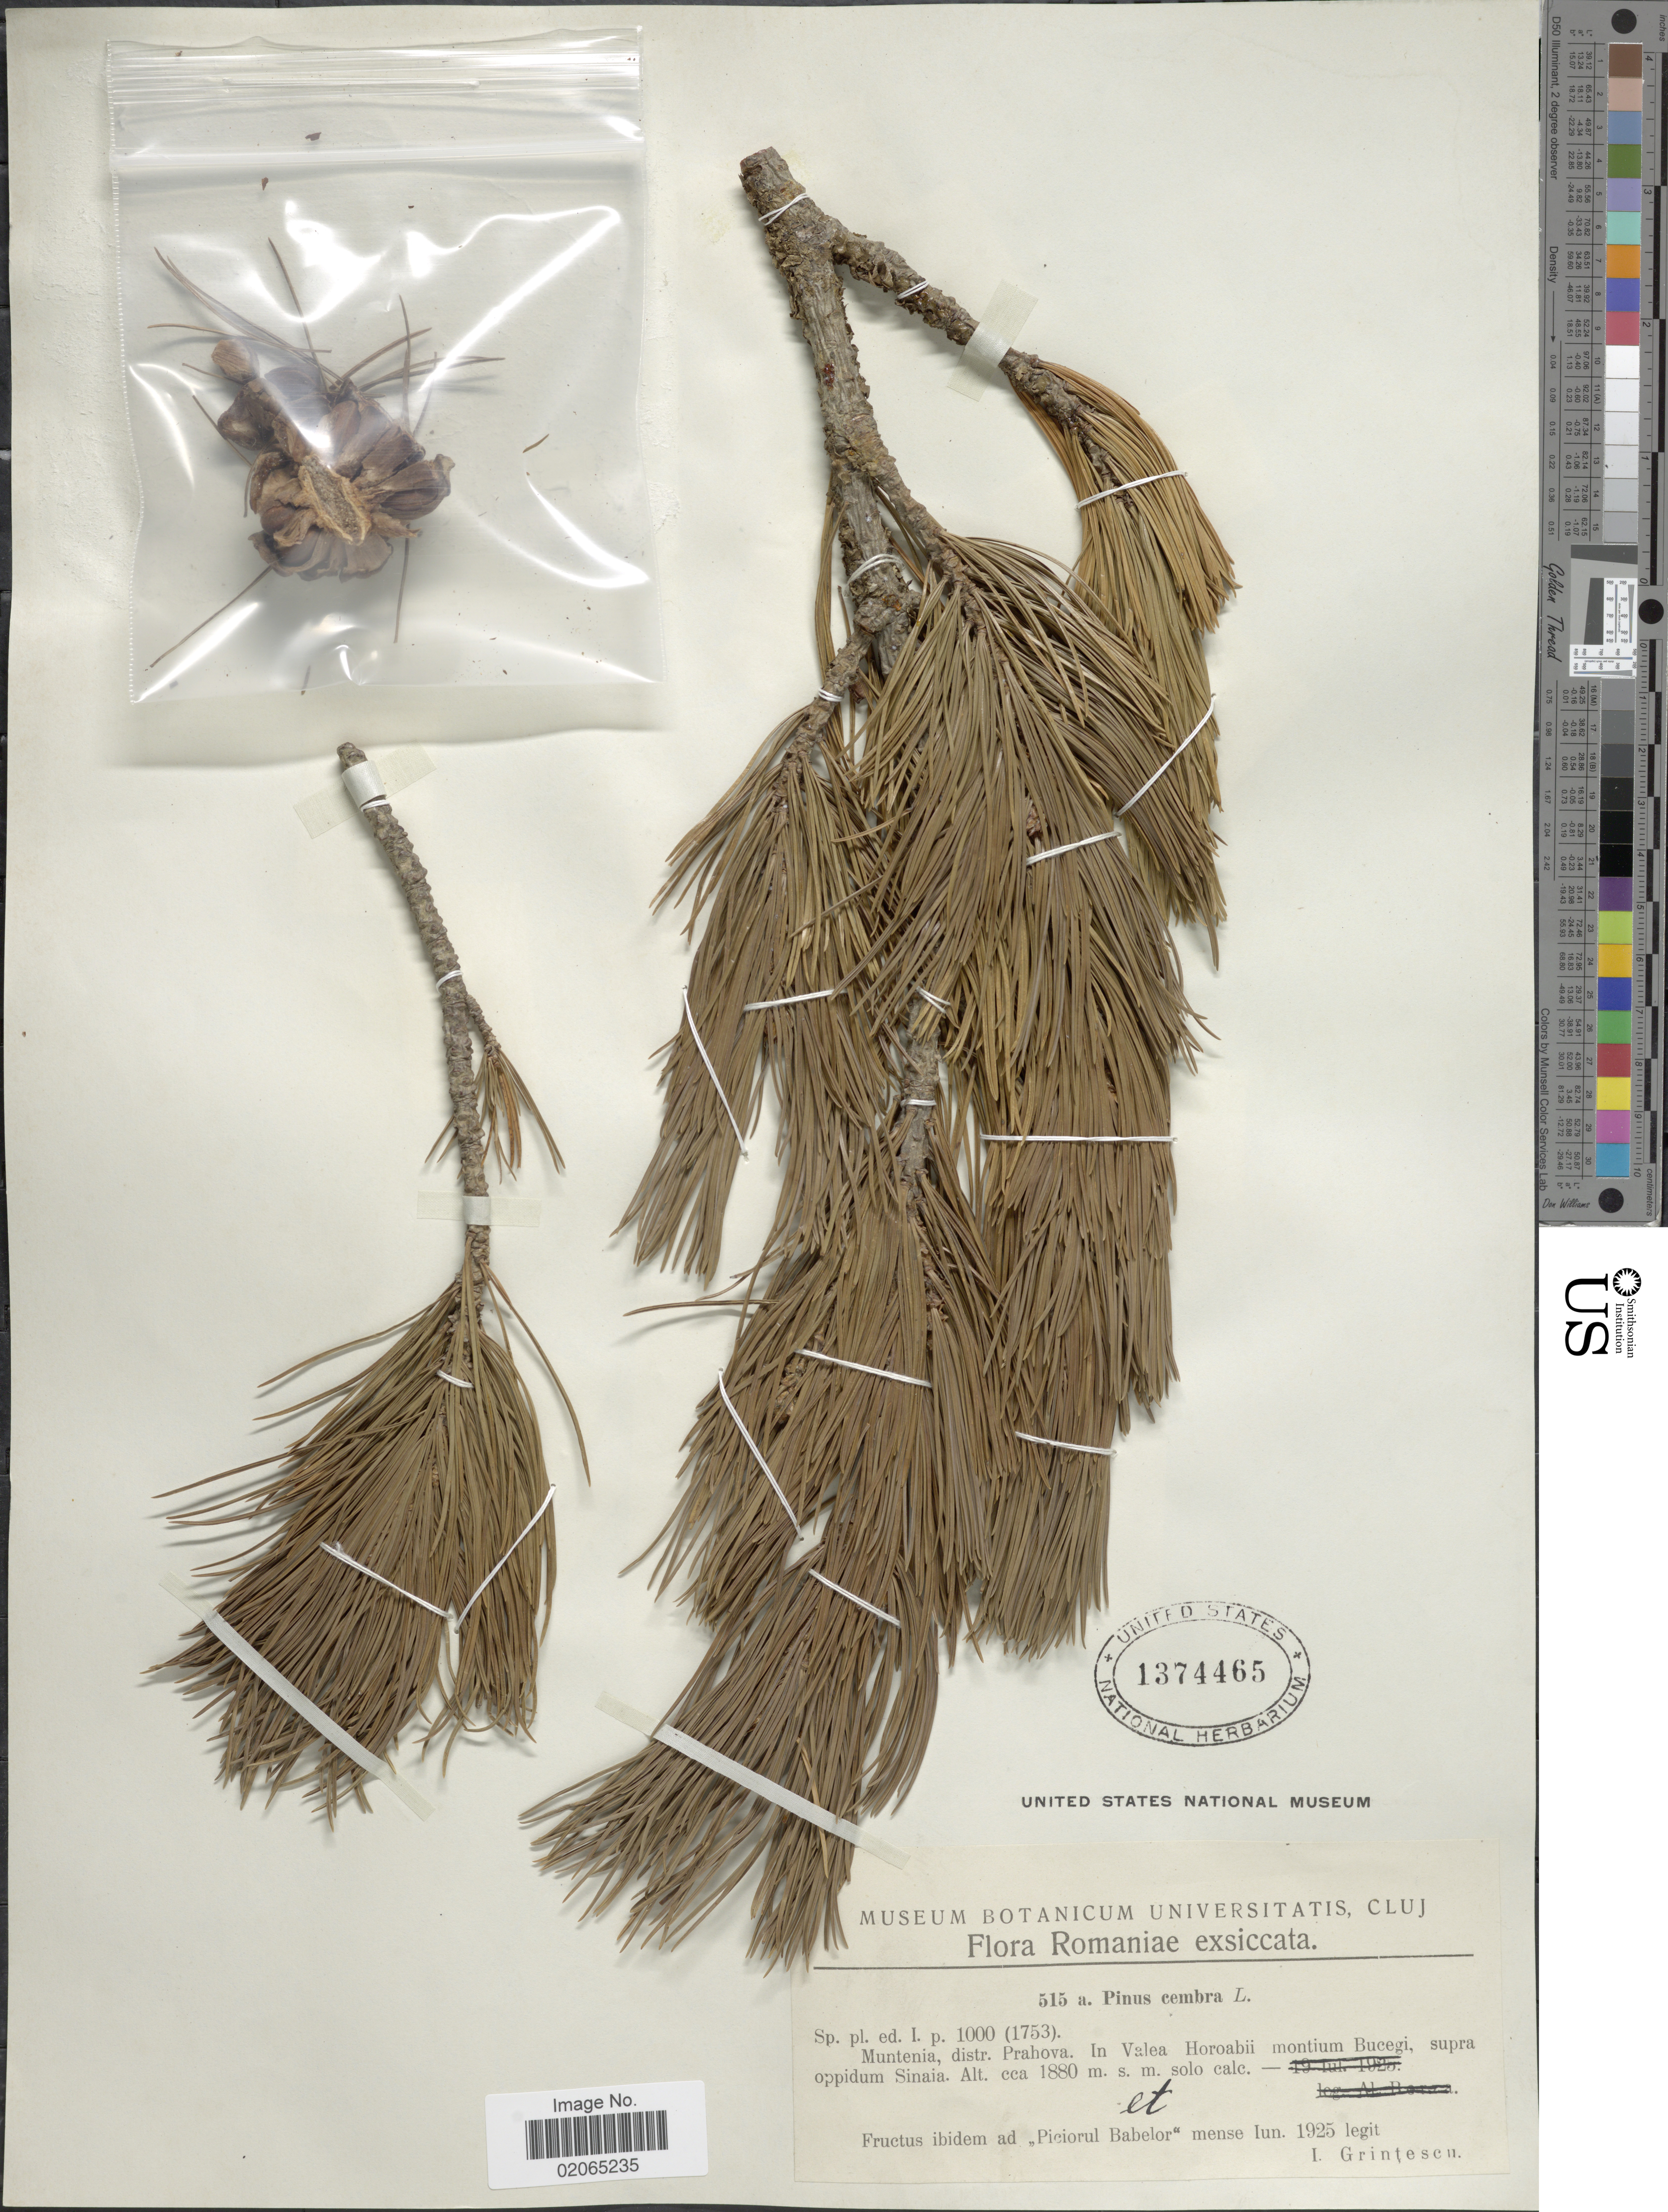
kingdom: Plantae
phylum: Tracheophyta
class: Pinopsida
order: Pinales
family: Pinaceae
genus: Pinus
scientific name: Pinus cembra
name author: L.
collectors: J. Grintescu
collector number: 515a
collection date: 1925-06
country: Romania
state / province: Prahova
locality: Muntenia, distr. Prahova. In Valea Horoabii montium Bucegi, supra oppidum Sinaia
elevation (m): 1880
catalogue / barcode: US 1374465